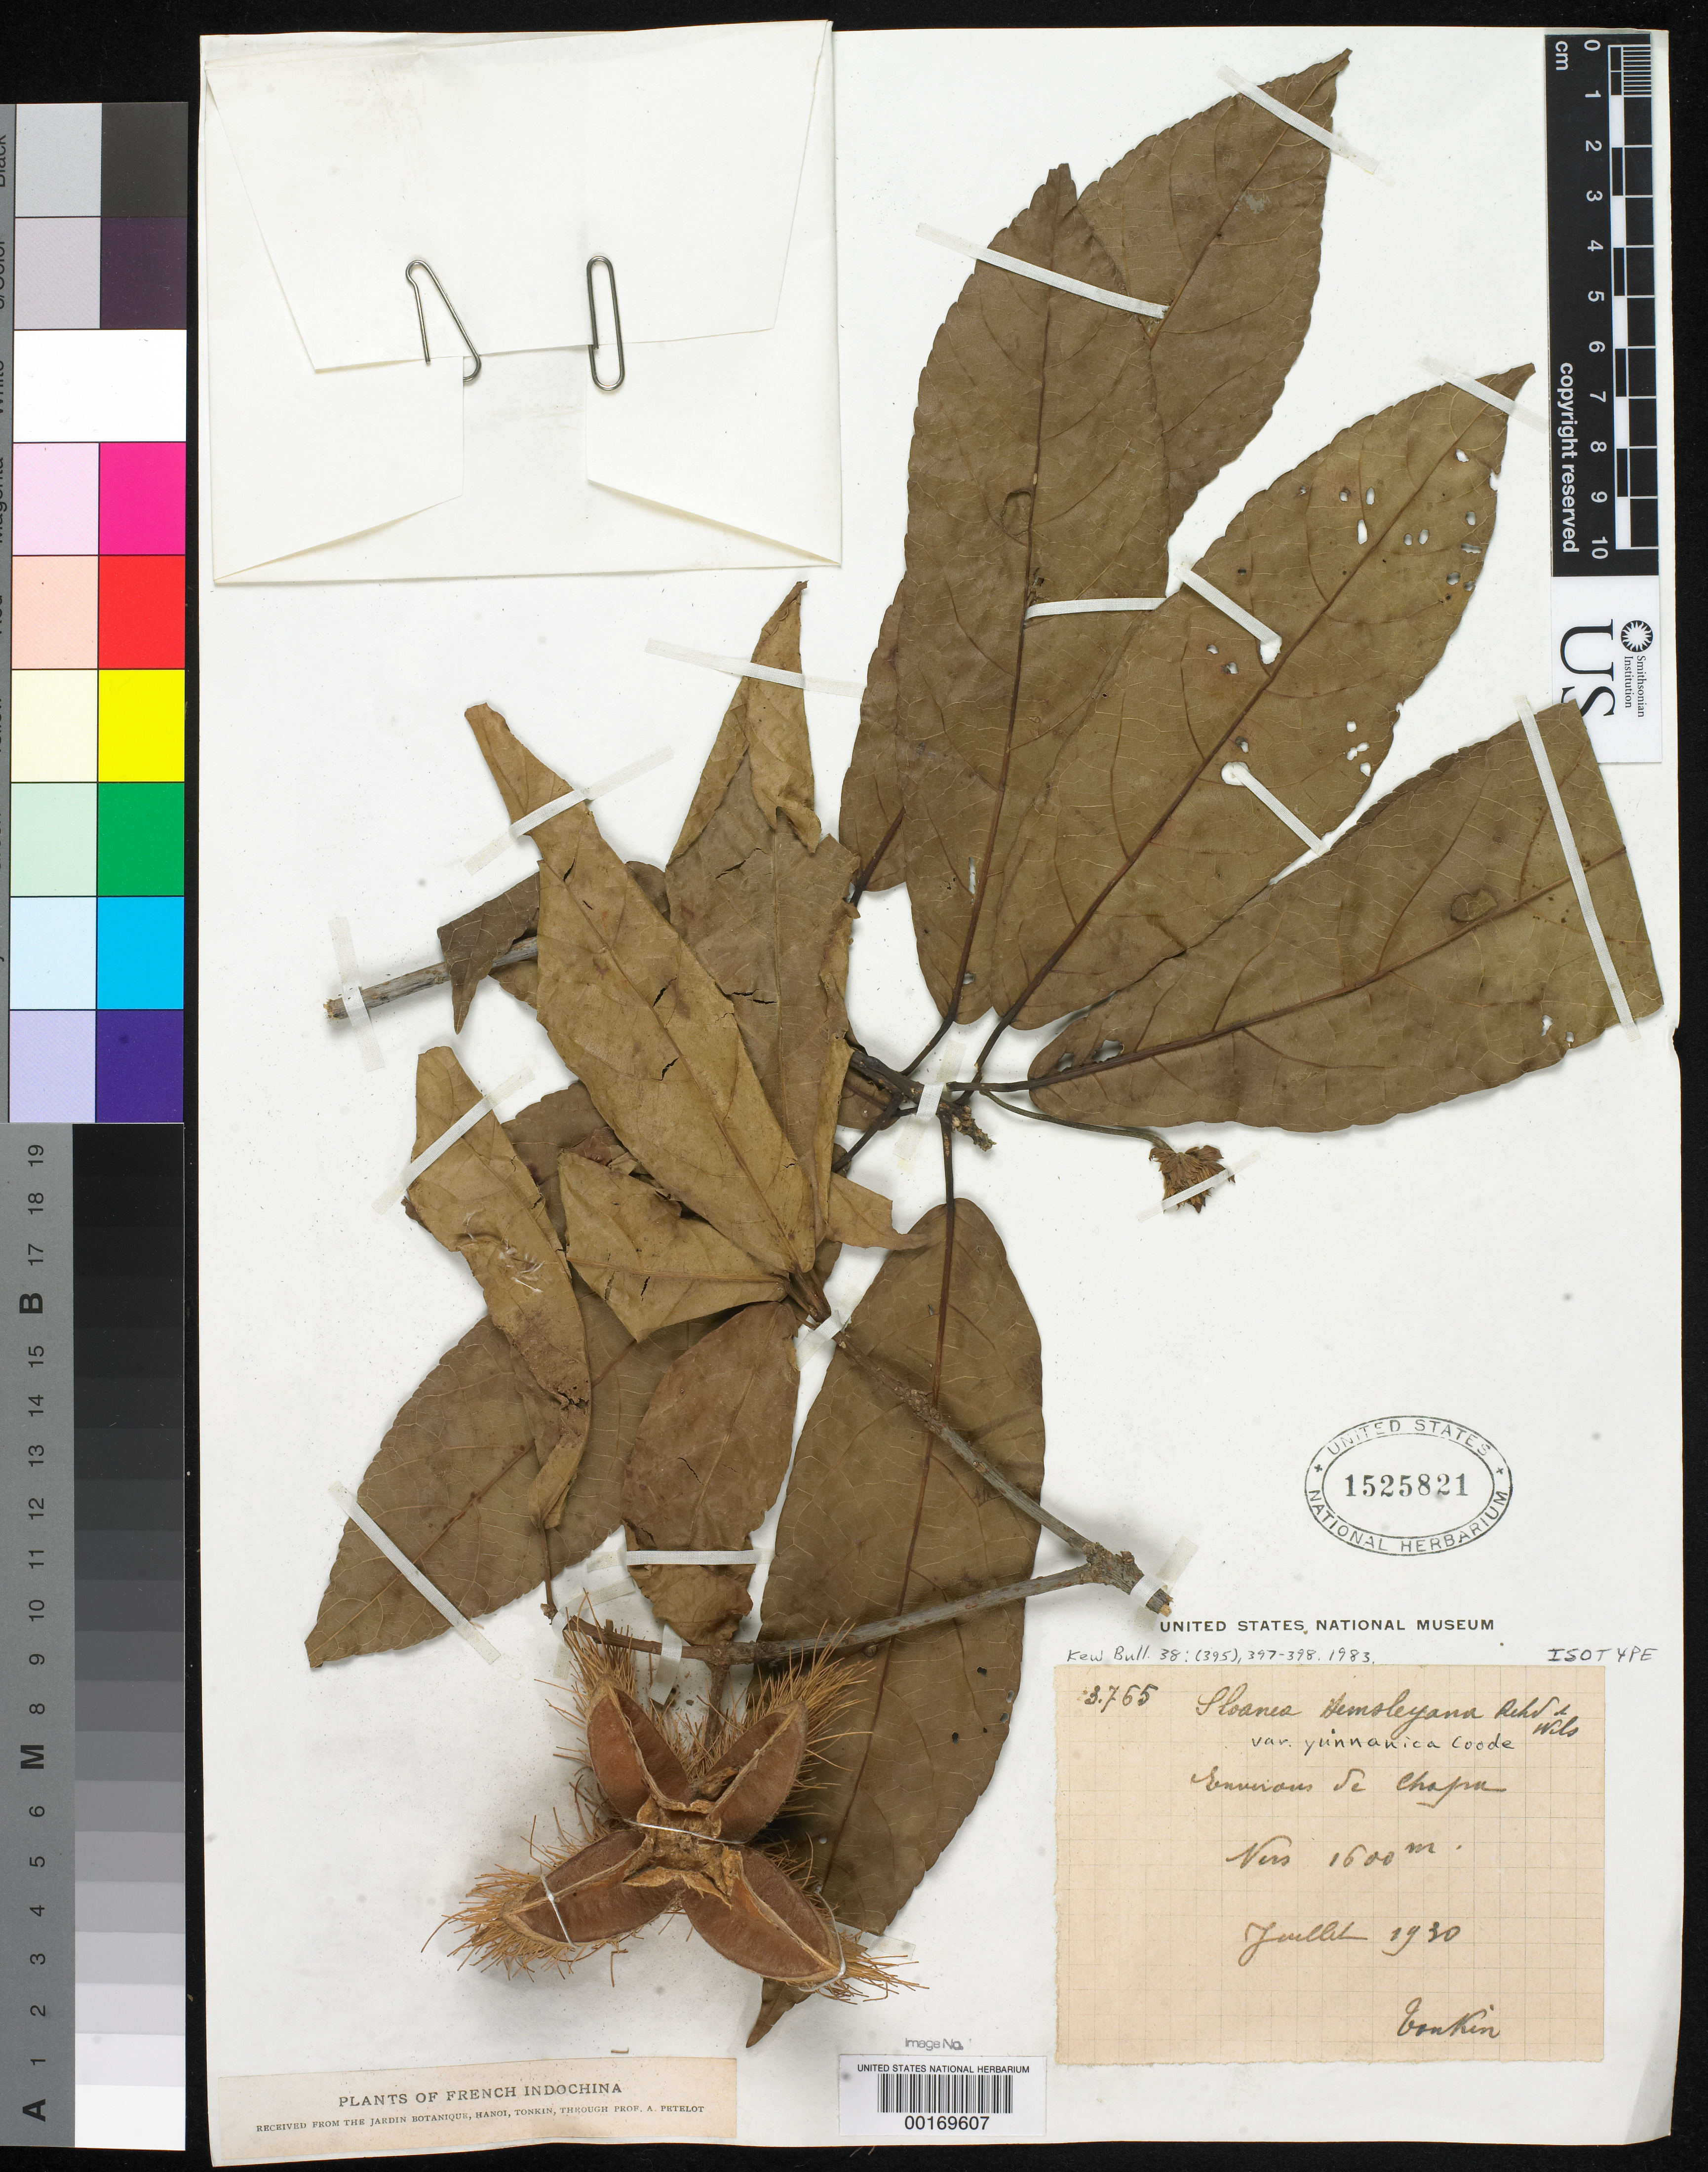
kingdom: Plantae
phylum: Tracheophyta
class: Magnoliopsida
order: Oxalidales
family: Elaeocarpaceae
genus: Sloanea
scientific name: Sloanea hemsleyana var. yunnanica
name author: Coode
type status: Isotype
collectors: P. Pelelot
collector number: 3765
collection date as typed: Jul 1930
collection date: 1930-07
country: Vietnam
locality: Environs of La Chapa.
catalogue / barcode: US 1525821